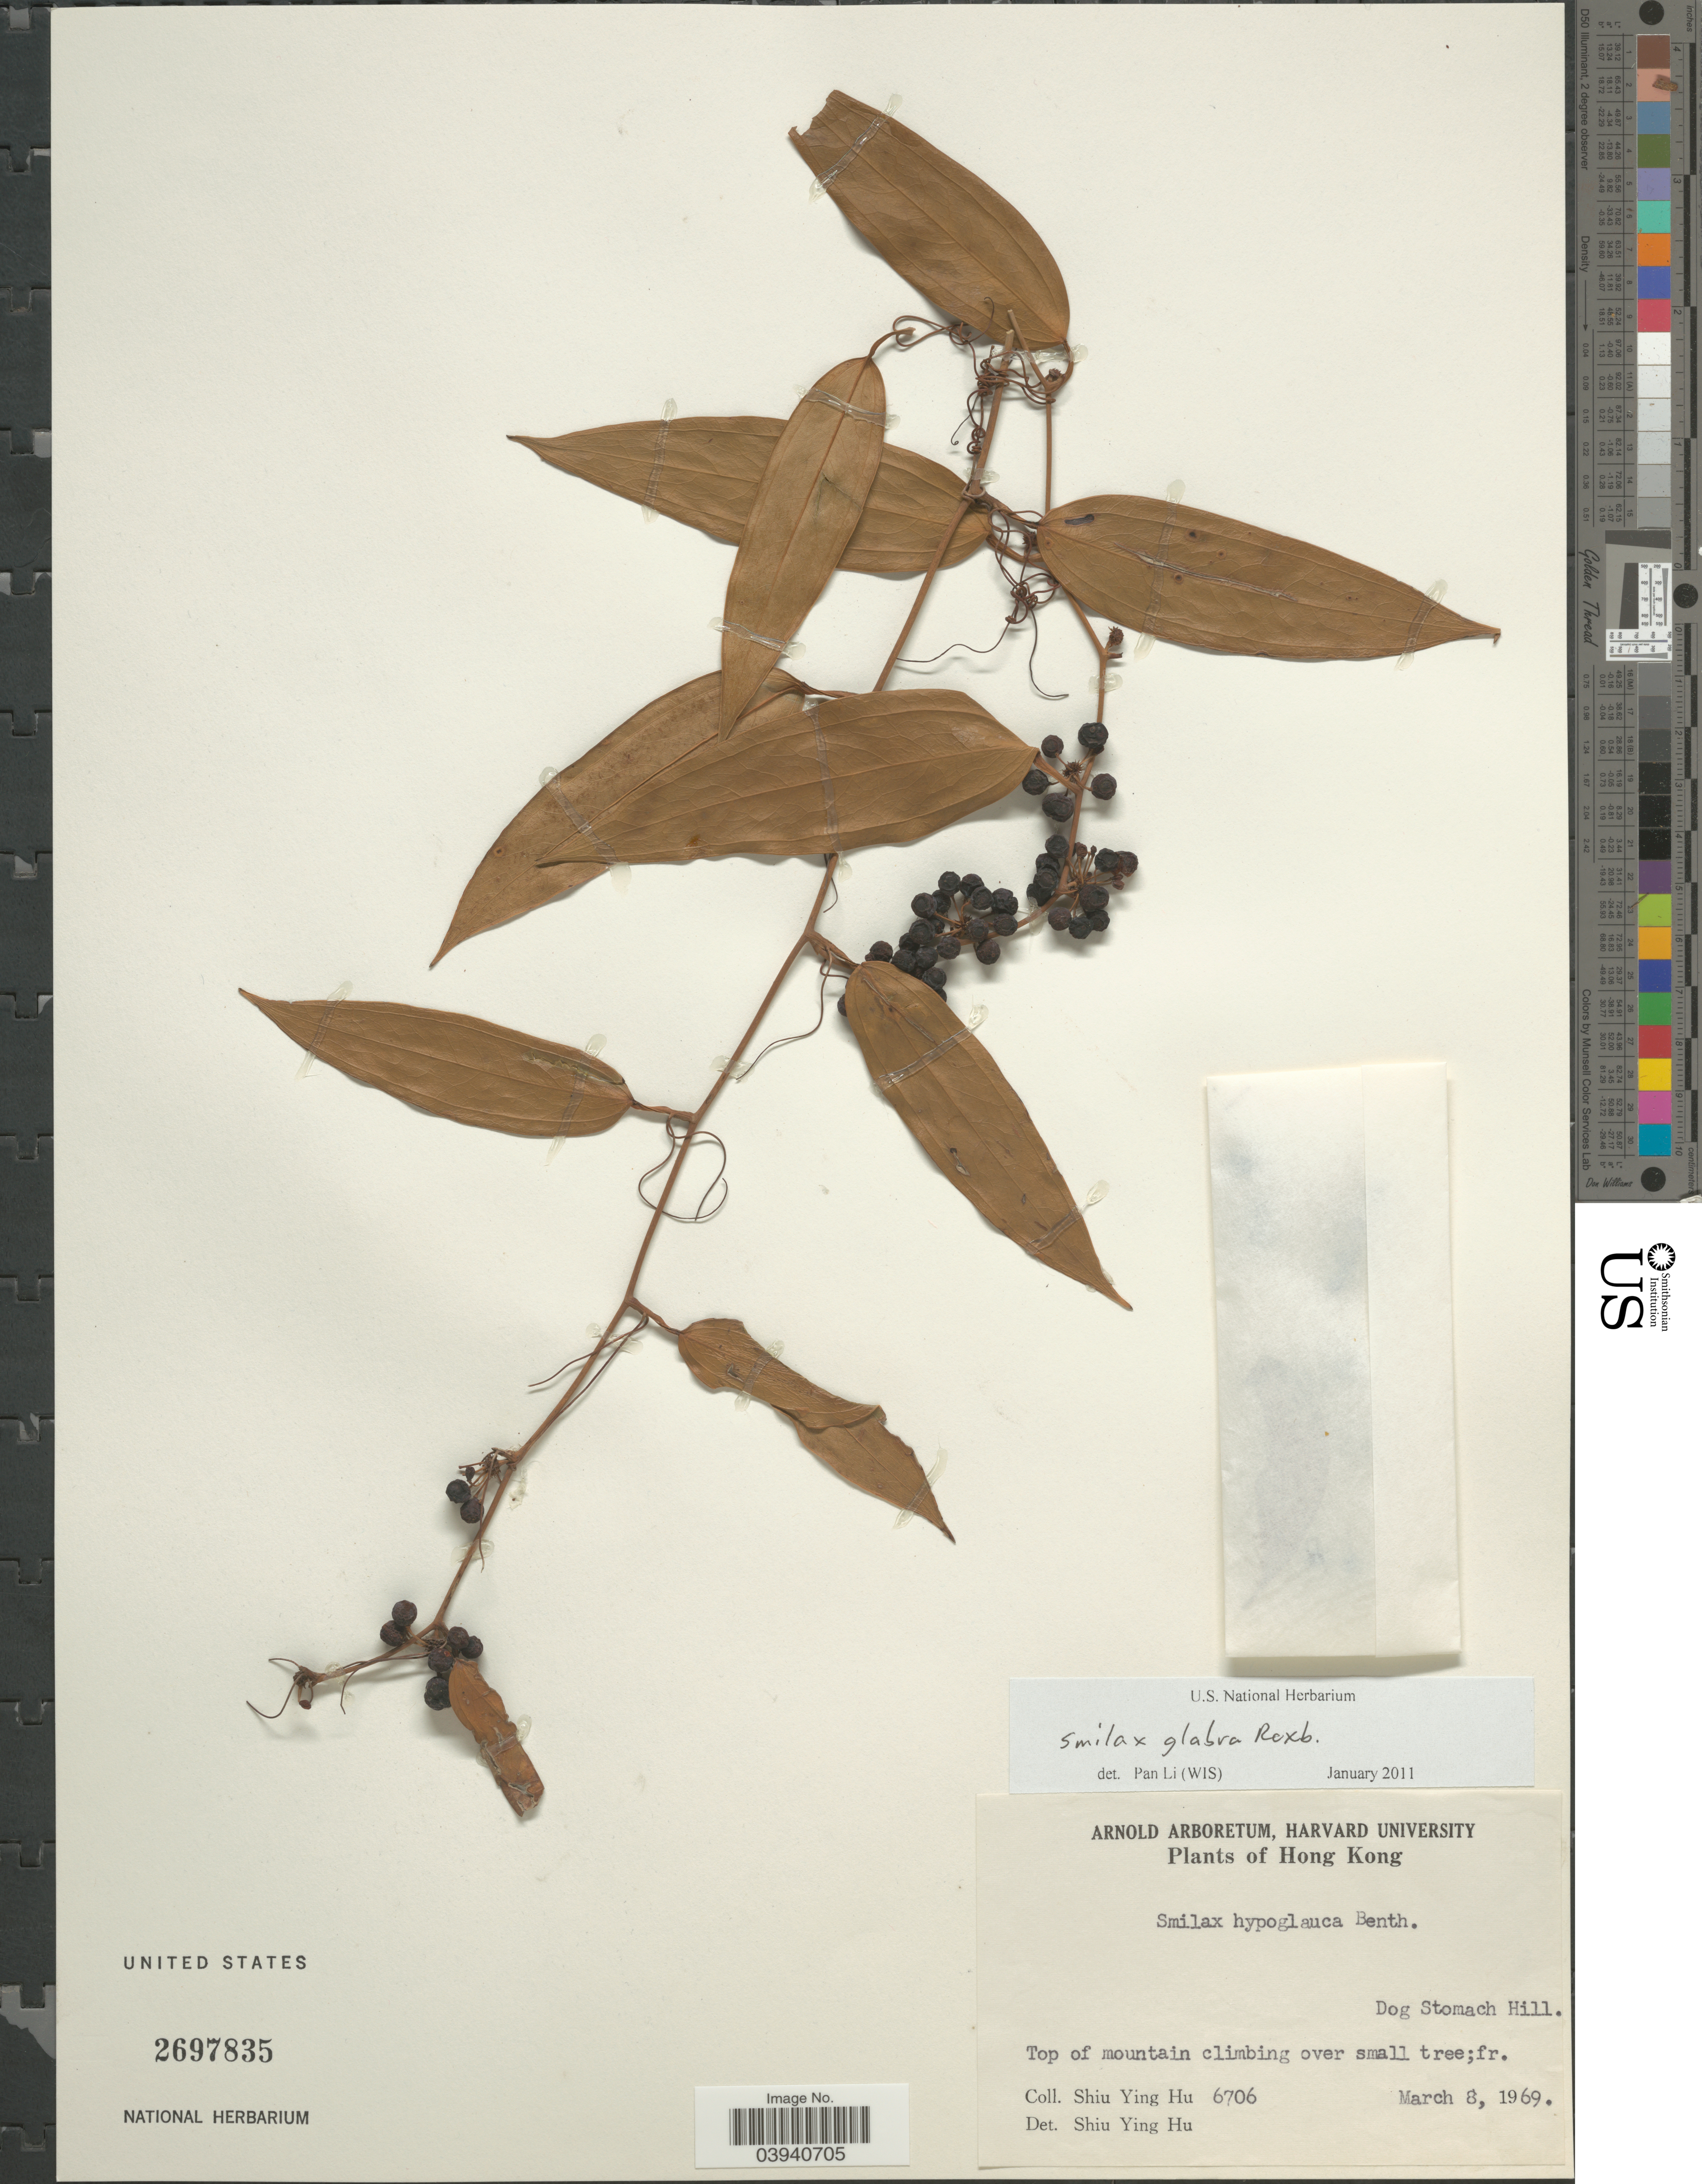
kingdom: Plantae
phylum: Tracheophyta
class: Liliopsida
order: Liliales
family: Smilacaceae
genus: Smilax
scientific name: Smilax glabra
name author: Roxb.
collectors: S. Y. Hu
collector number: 6706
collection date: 1969-03-08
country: China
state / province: Hong Kong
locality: Dog Stomach Hill. Top of mountain climbing over small tree.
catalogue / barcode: US 2697835